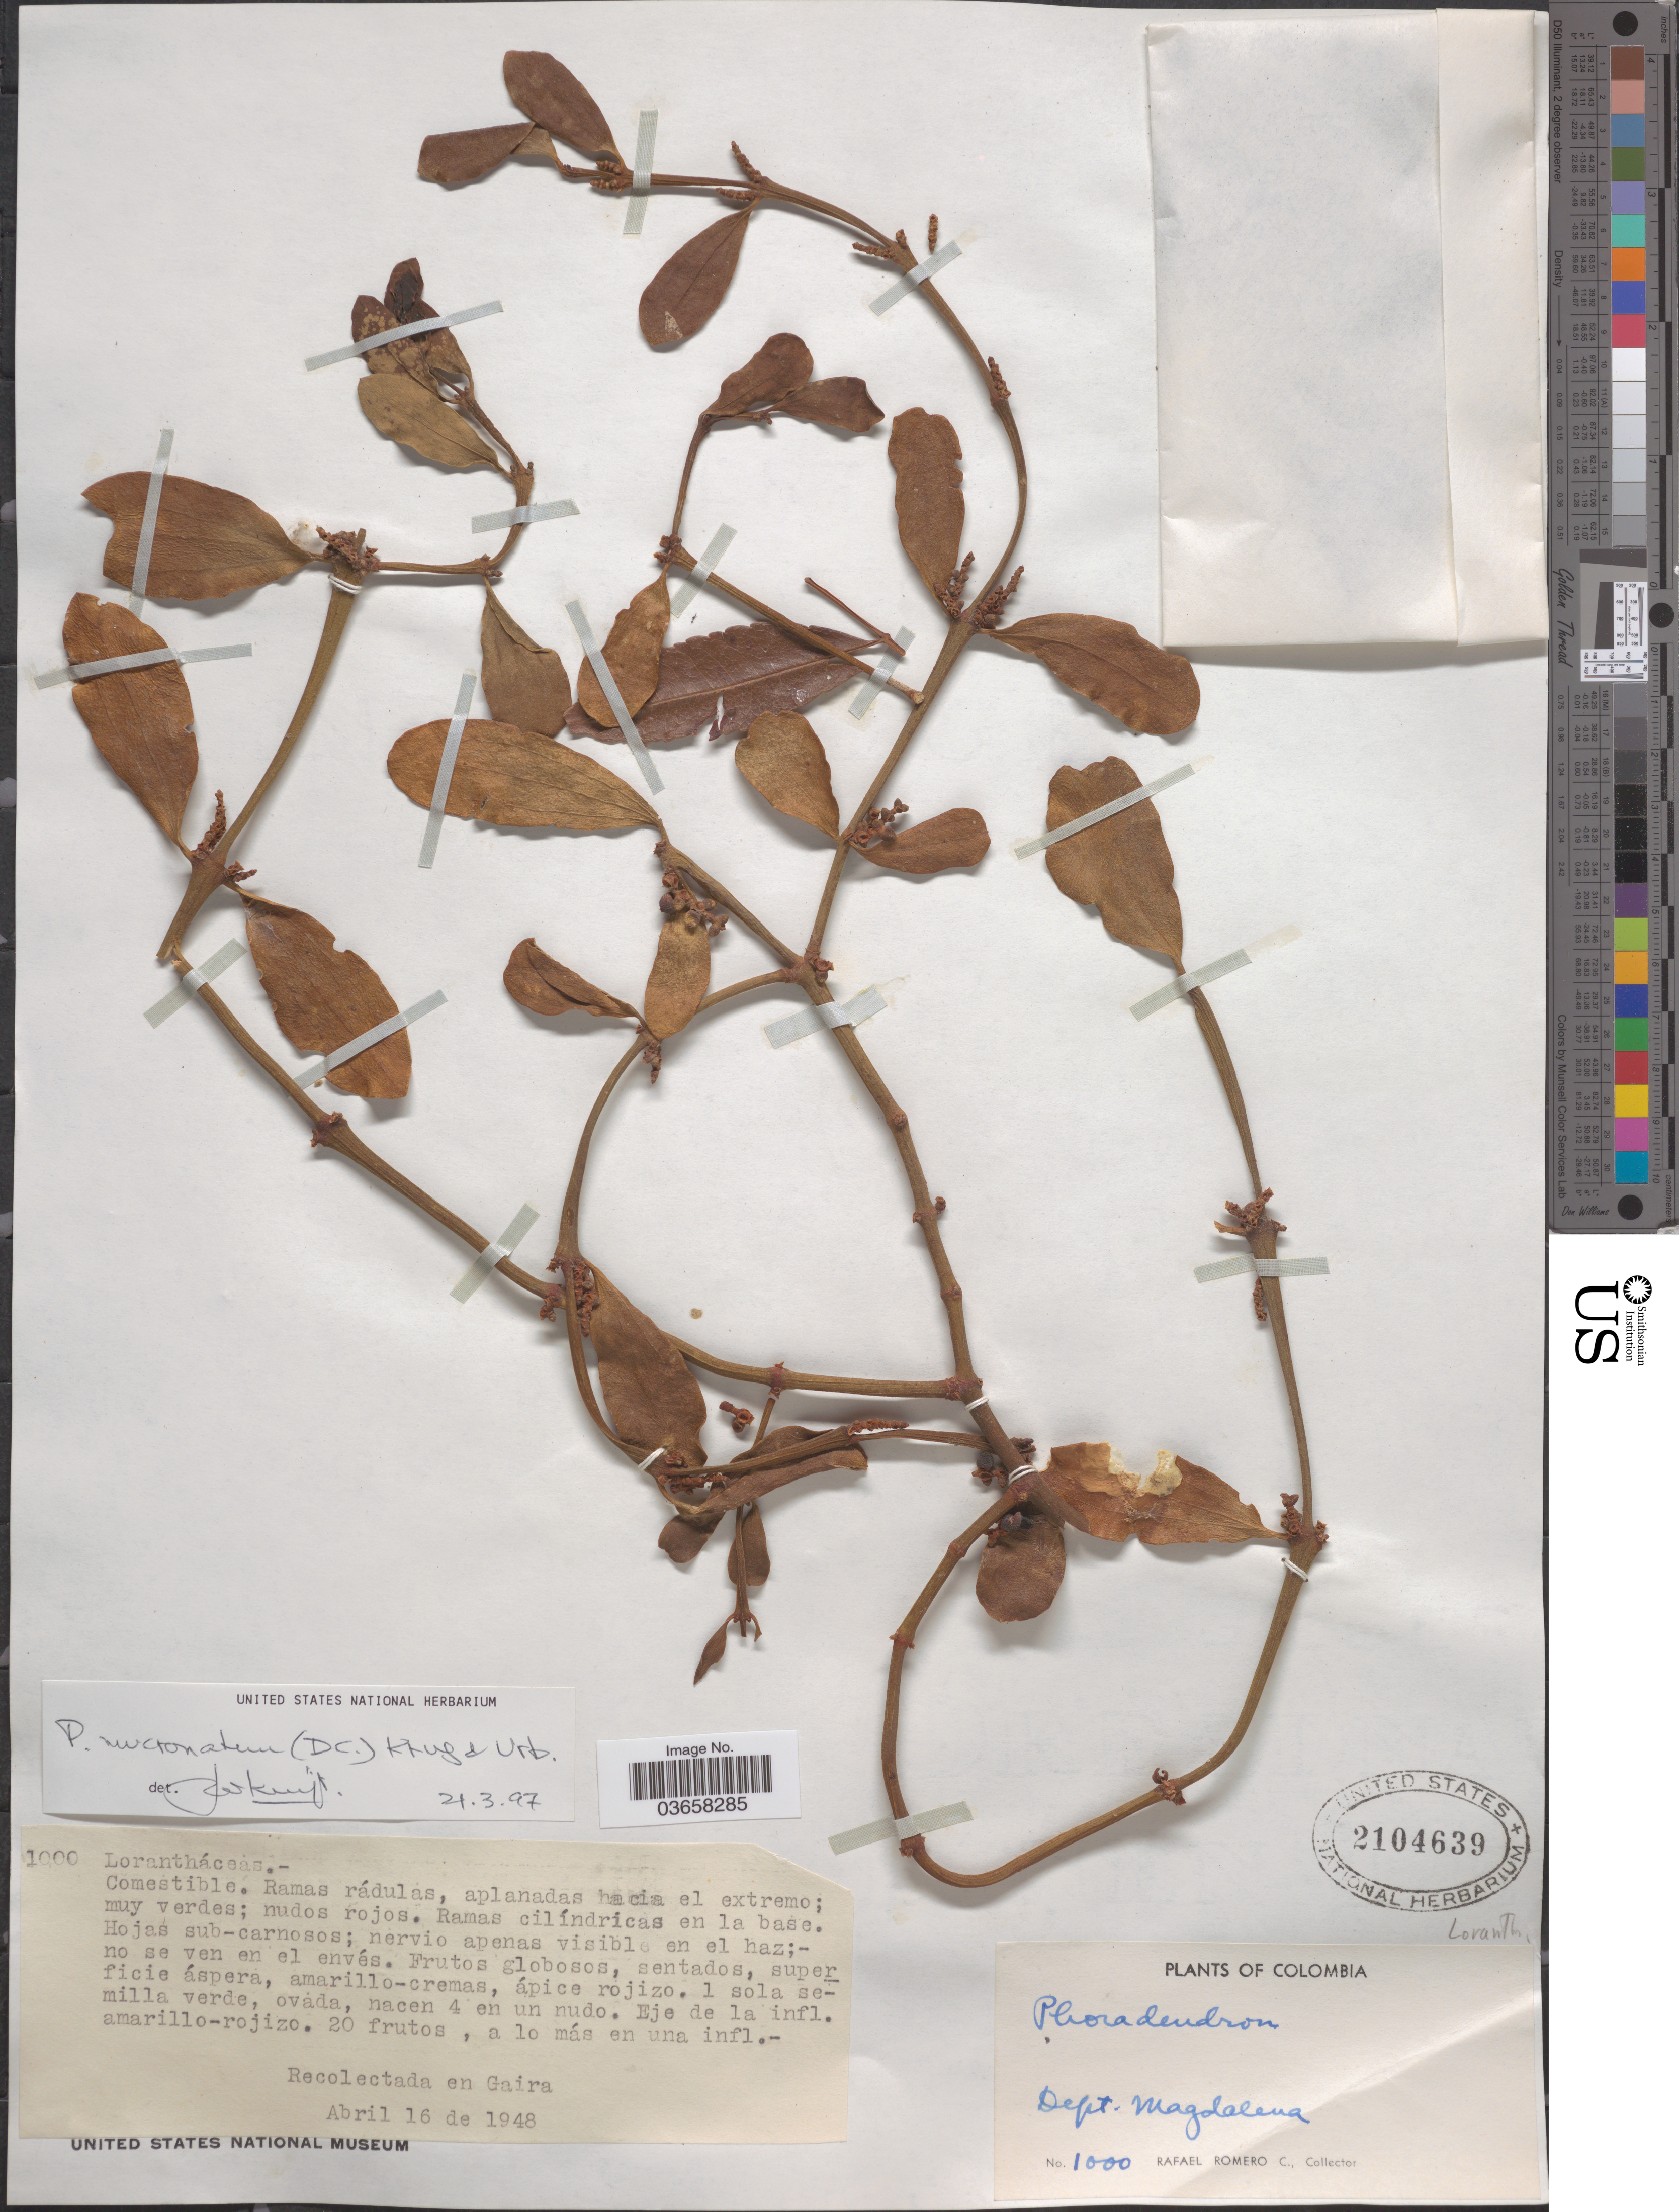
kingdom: Plantae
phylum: Tracheophyta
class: Magnoliopsida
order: Santalales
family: Viscaceae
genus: Phoradendron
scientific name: Phoradendron mucronatum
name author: (DC.) Krug & Urb.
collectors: R. Romero Castañeda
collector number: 1000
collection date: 1948-04-16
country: Colombia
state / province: Magdalena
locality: Gaira. Dept. Magdalena.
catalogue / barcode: US 2104639